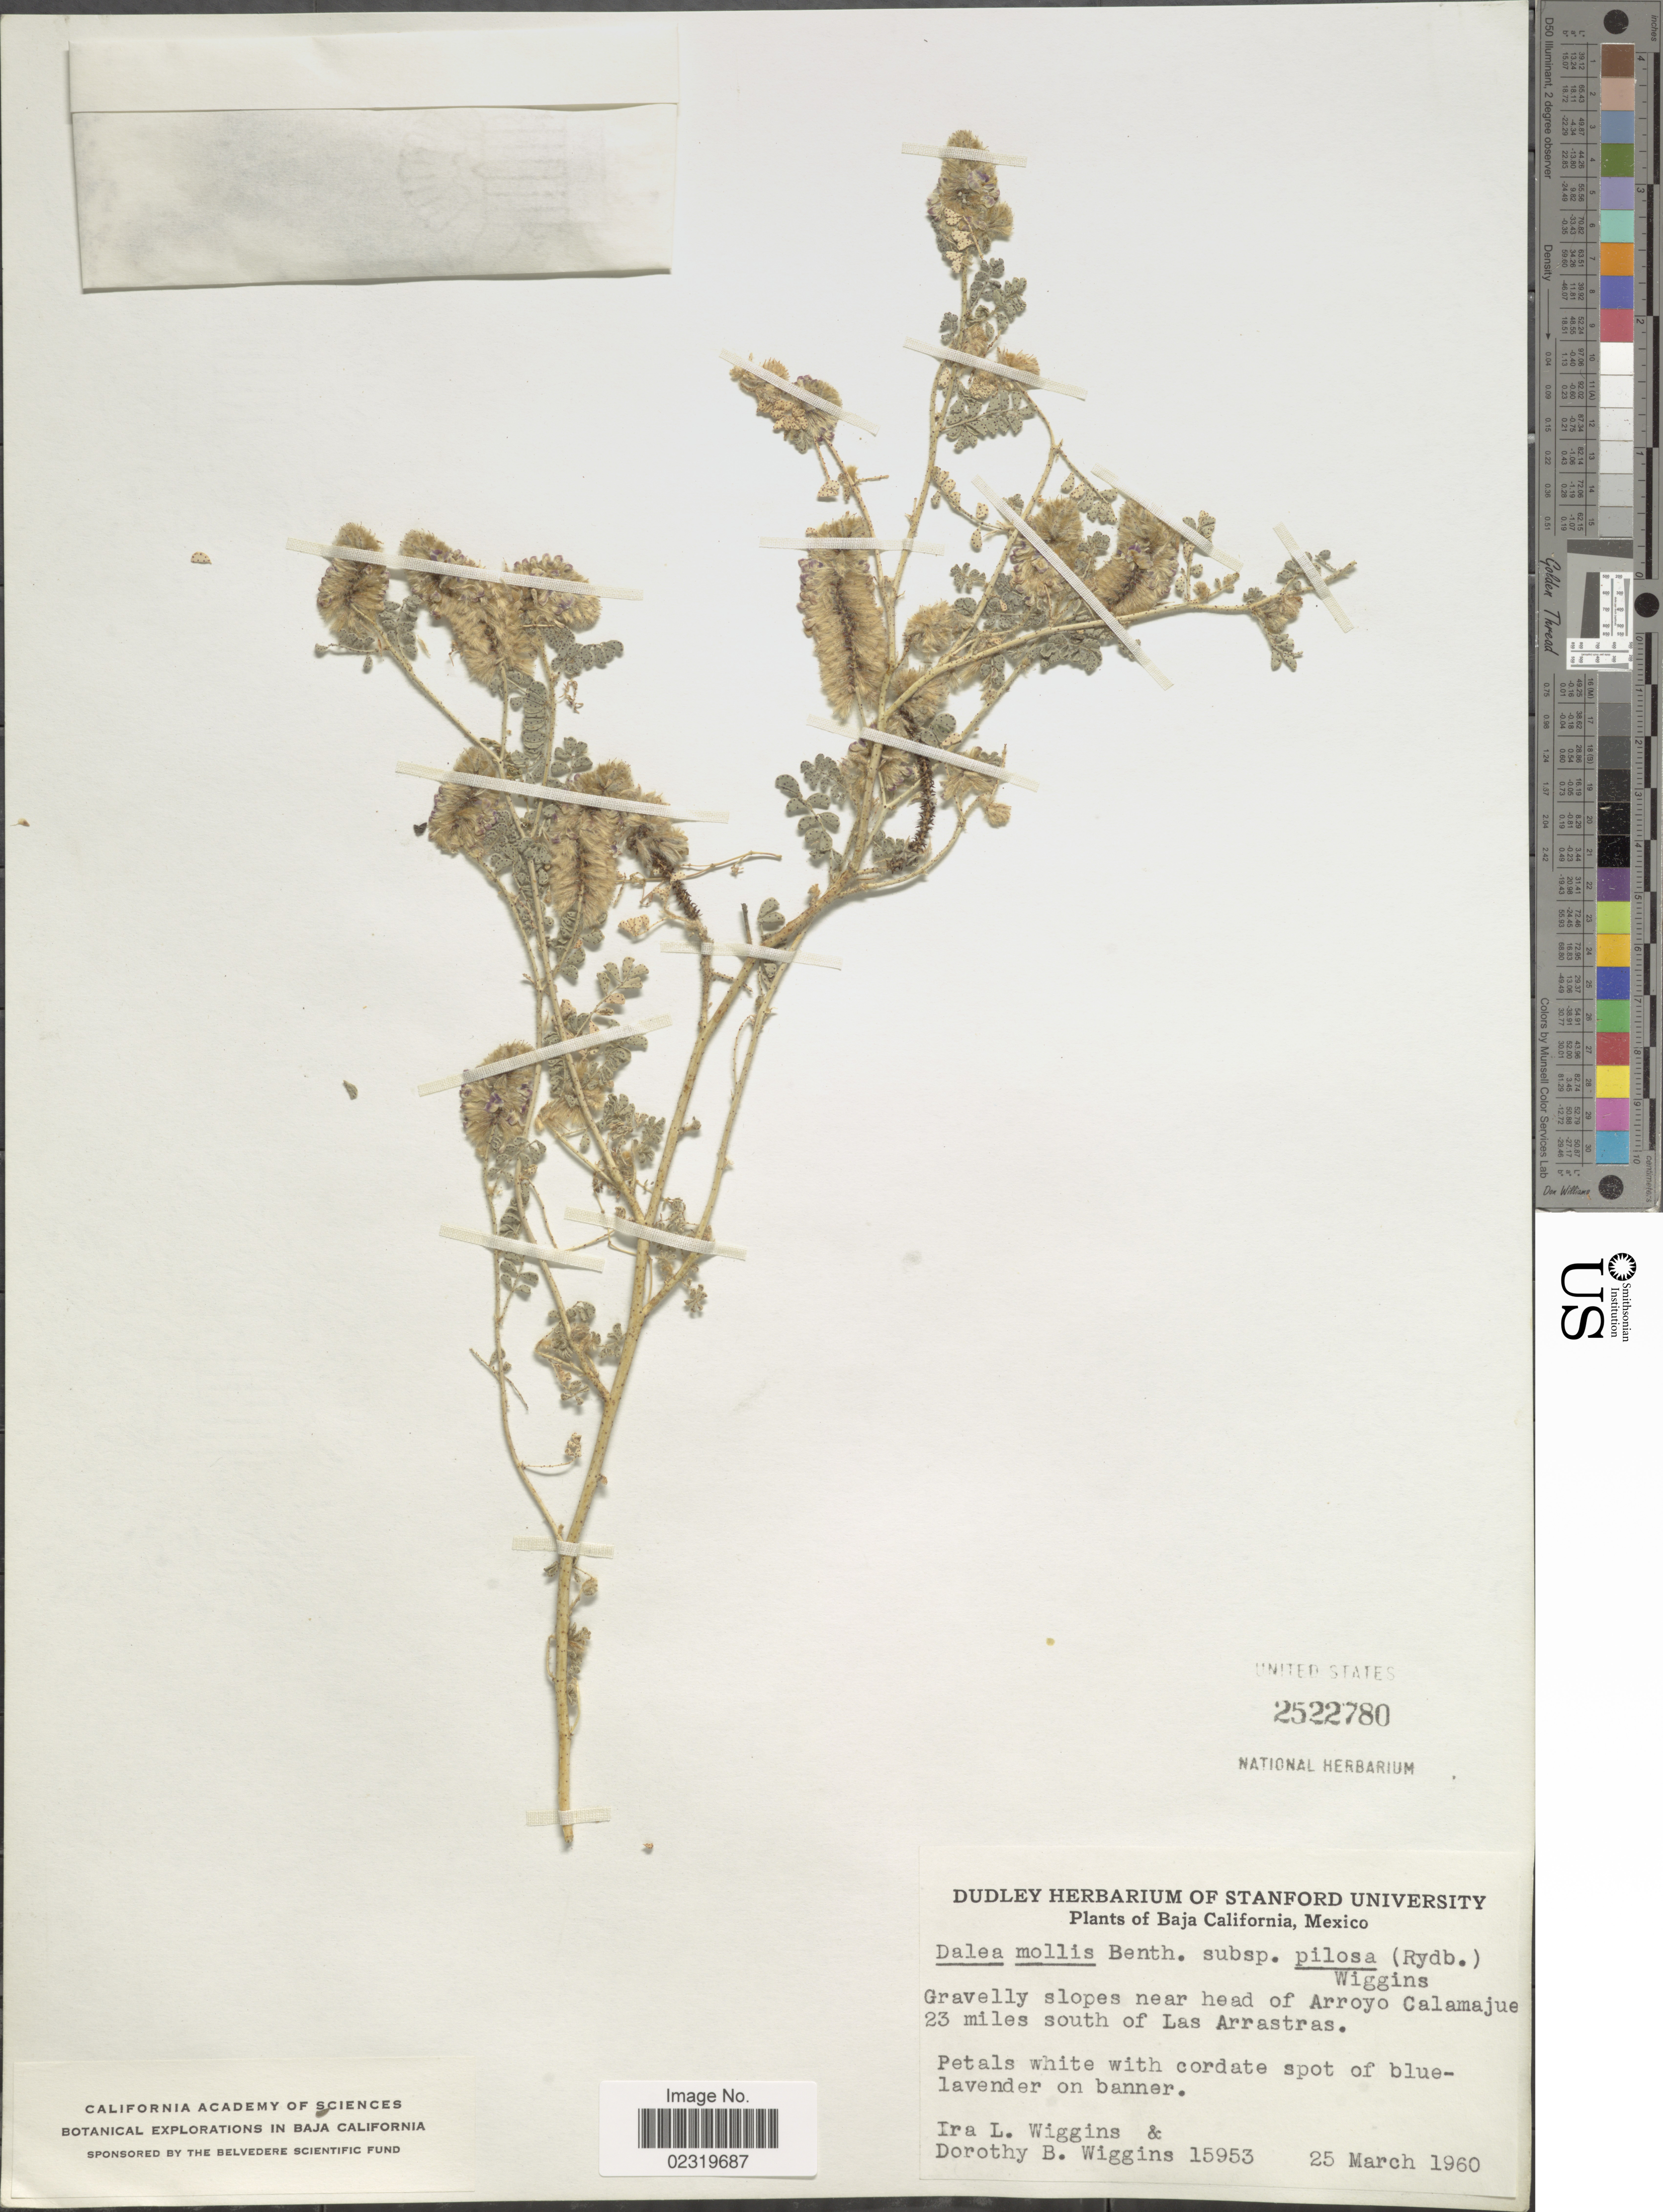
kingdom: Plantae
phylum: Tracheophyta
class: Magnoliopsida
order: Fabales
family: Fabaceae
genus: Dalea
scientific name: Dalea mollis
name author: Benth.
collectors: I. L. Wiggins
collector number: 15953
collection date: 1960-03-25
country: Mexico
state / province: Baja California Norte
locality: Near head of Arroyo Calamajue 23 miles south of Las Arrastras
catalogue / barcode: US 2522780